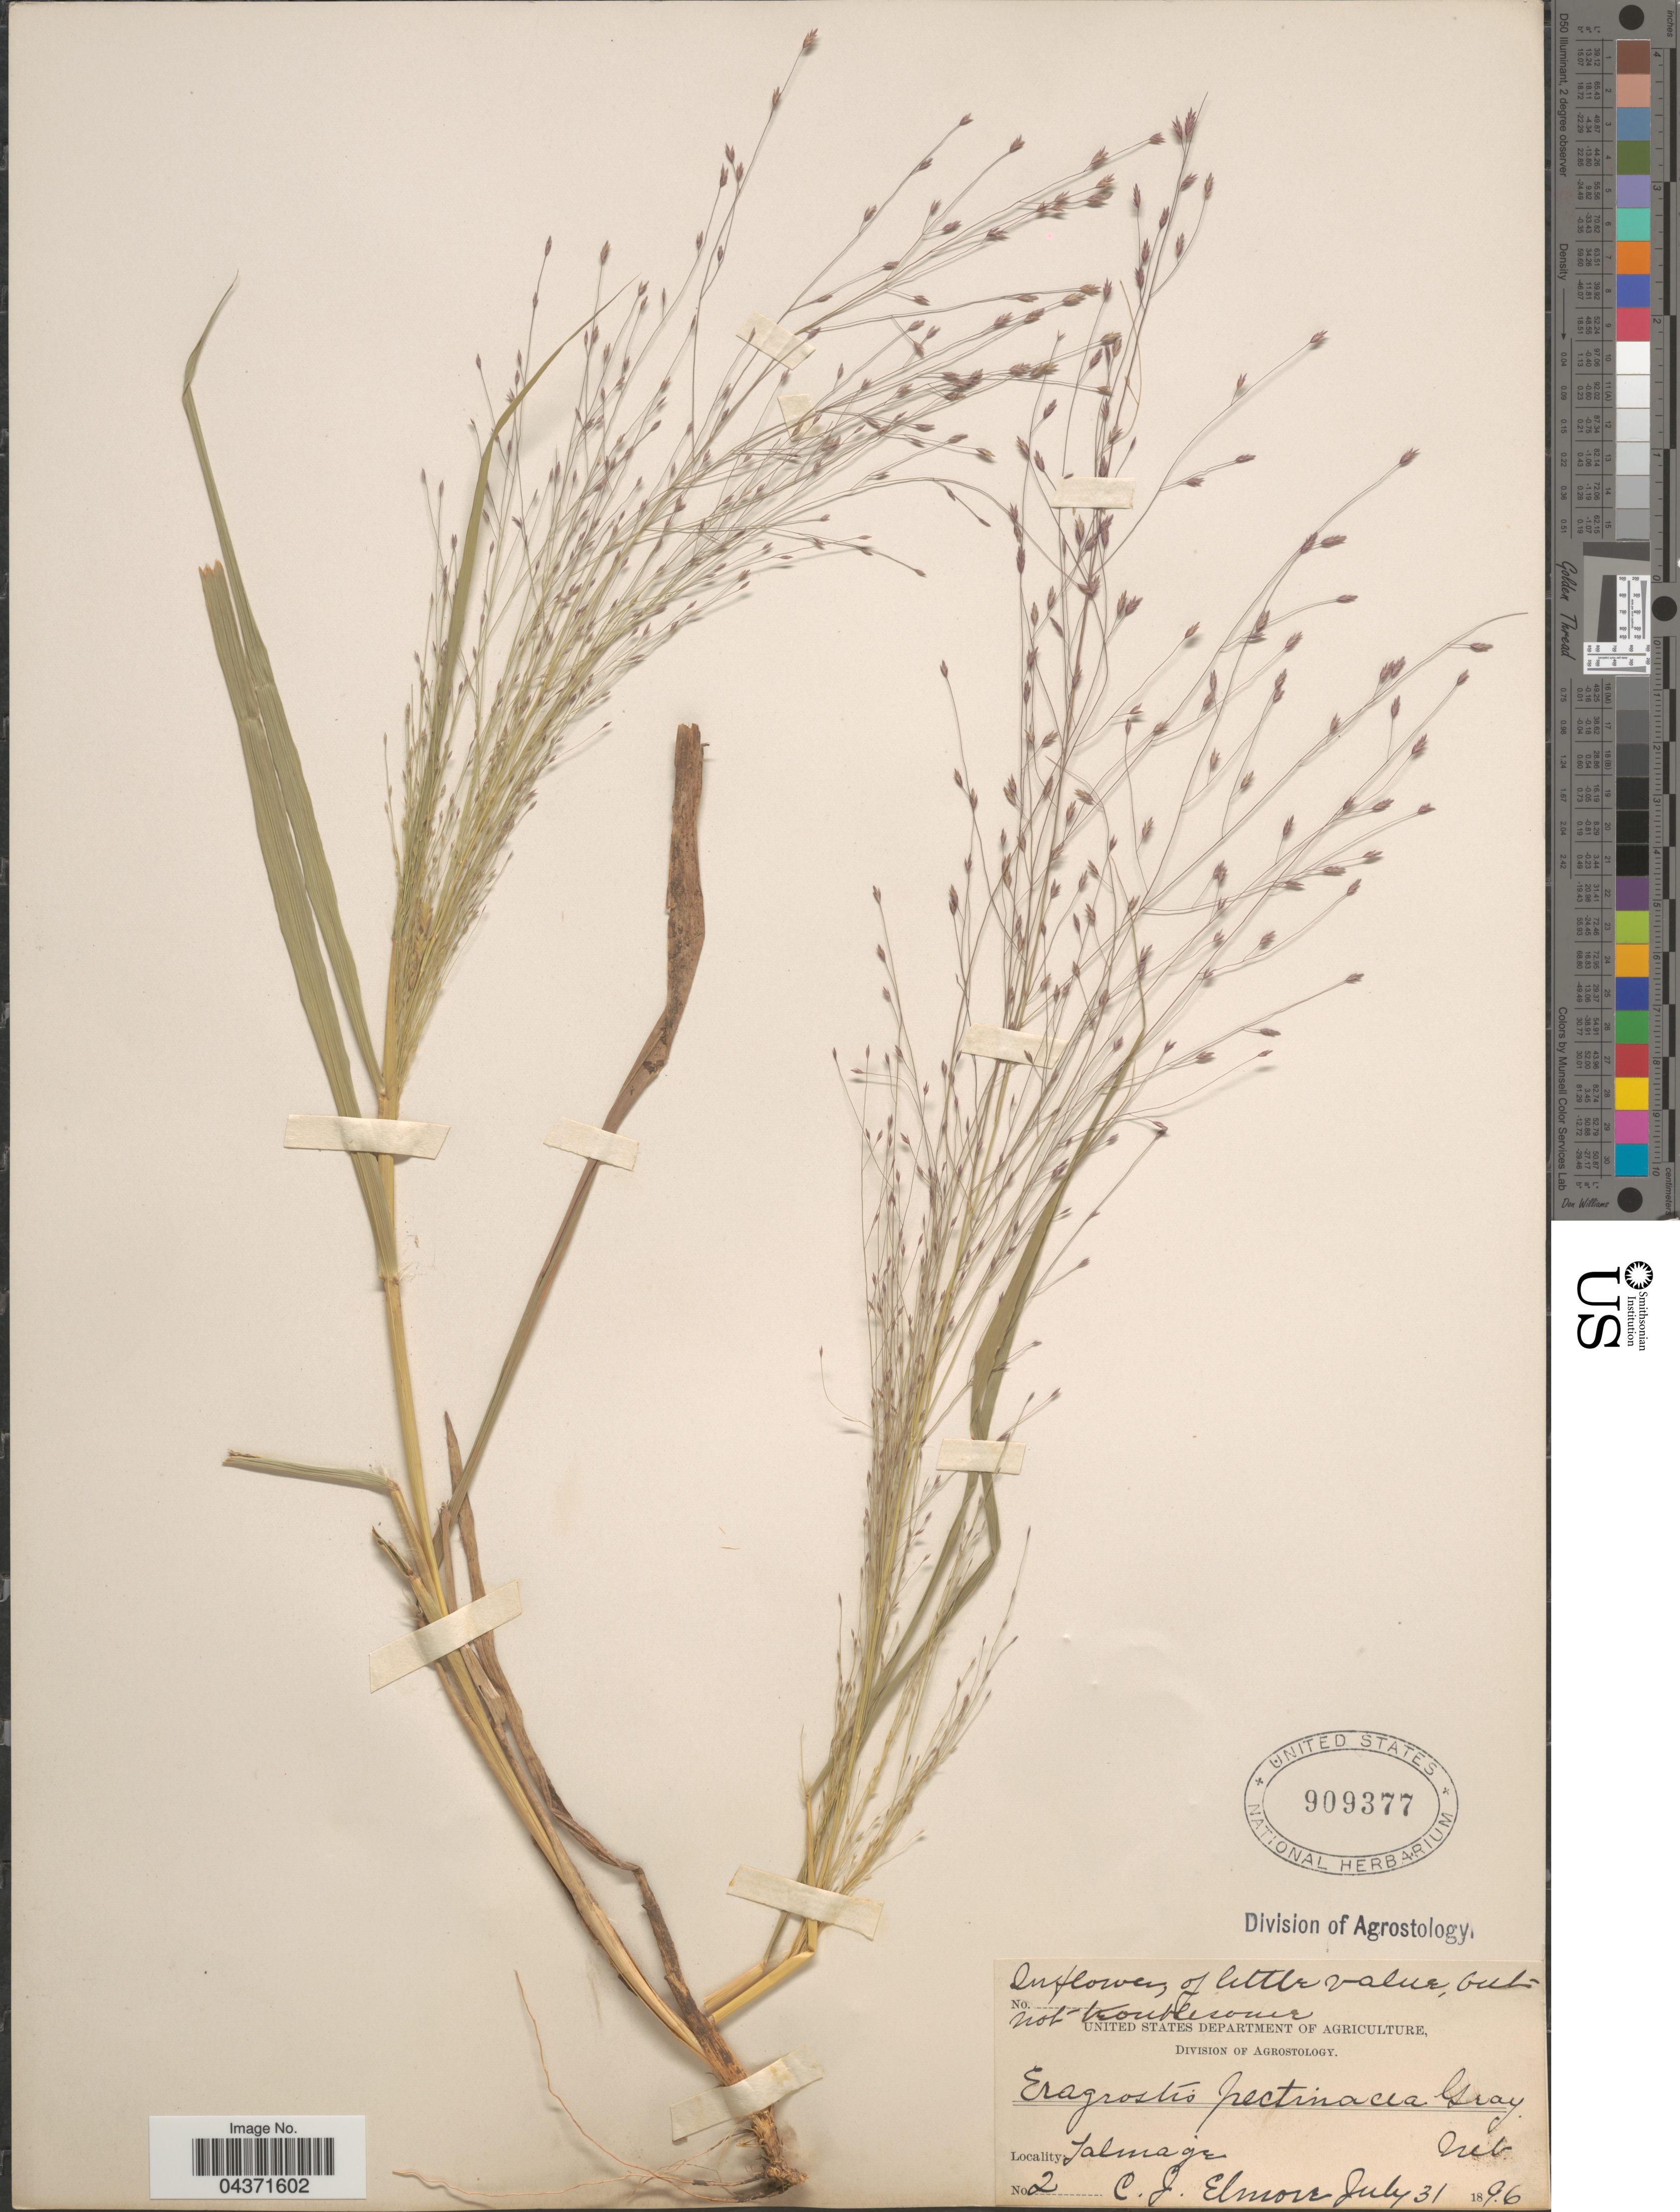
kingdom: Plantae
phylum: Tracheophyta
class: Liliopsida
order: Poales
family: Poaceae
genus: Eragrostis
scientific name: Eragrostis spectabilis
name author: (Pursh) Steud.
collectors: C. Elmore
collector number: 2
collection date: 1896-07-31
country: United States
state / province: Nebraska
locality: Talmage.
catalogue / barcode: US 909377